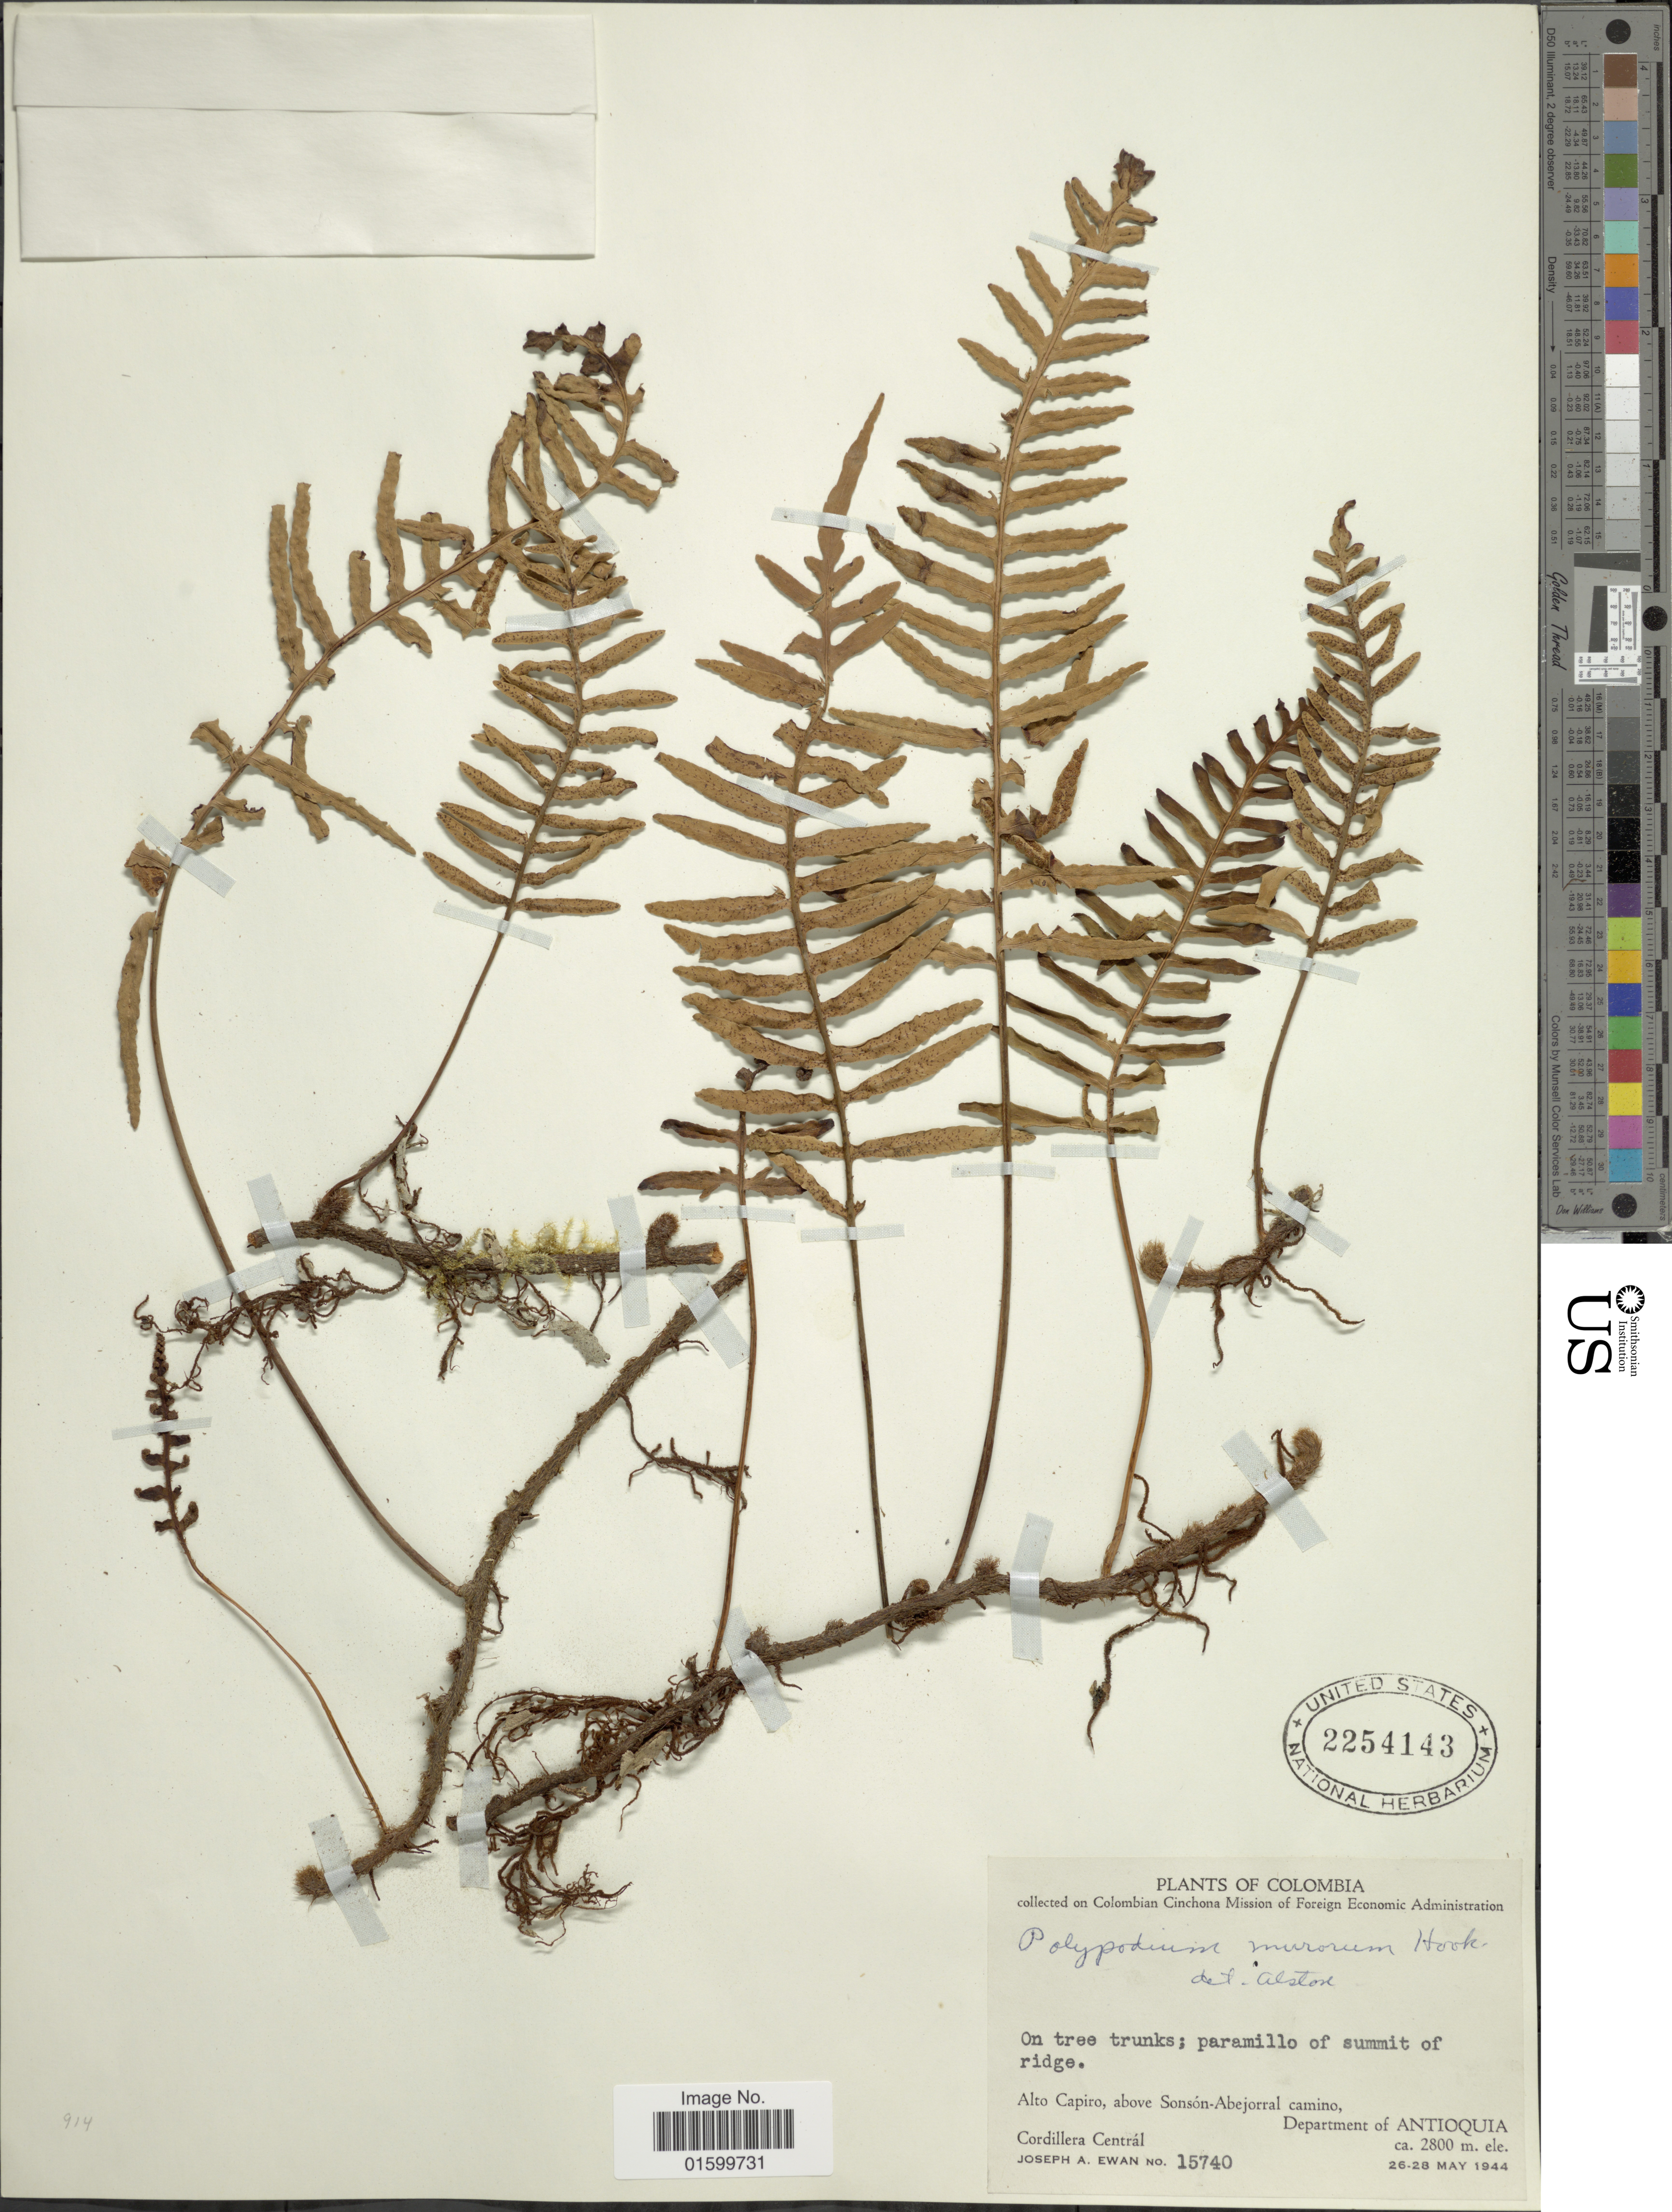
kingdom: Plantae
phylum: Tracheophyta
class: Polypodiopsida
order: Polypodiales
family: Polypodiaceae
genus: Pleopeltis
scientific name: Pleopeltis murorum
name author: (Hook.) A.R. Sm. & Tejero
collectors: J. A. Ewan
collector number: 15740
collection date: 1944-05-26/1944-05-28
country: Colombia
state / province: Antioquia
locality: Alto Capiro, above Sonson-Abejorral camino, Department of Antioquia, Cordillera Central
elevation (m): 2800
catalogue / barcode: US 2254143